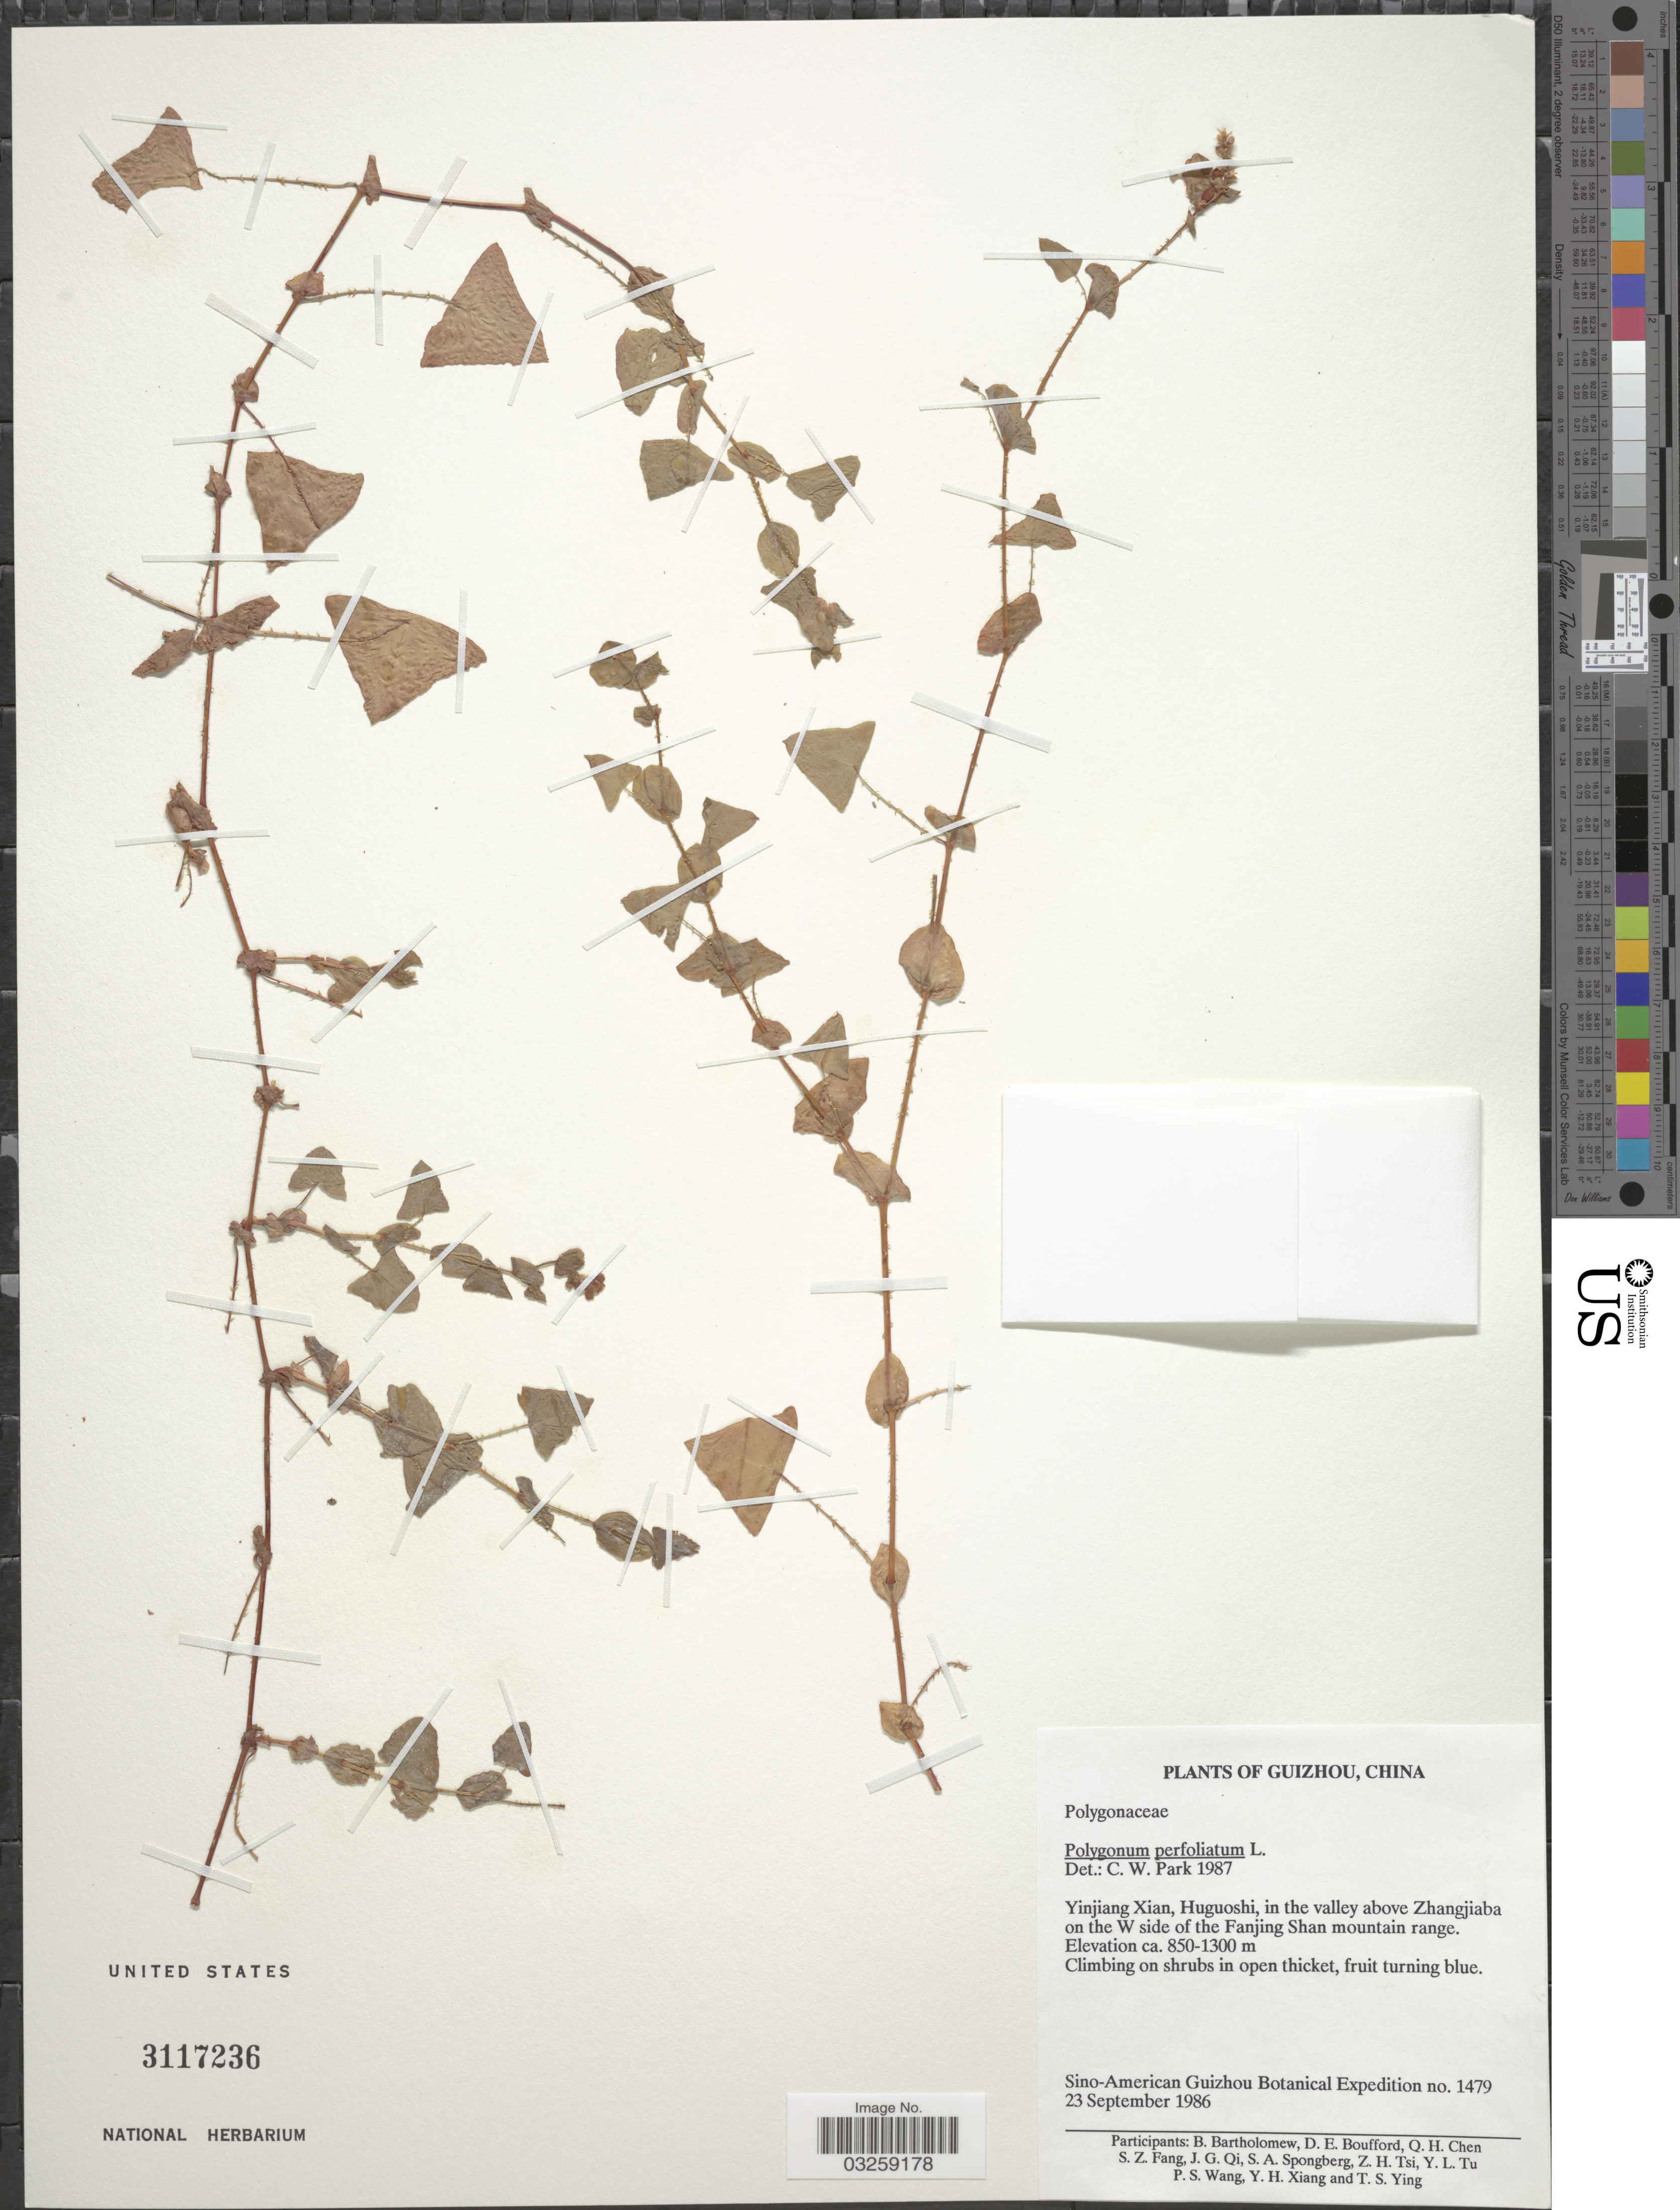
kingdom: Plantae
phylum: Tracheophyta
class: Magnoliopsida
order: Caryophyllales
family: Polygonaceae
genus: Polygonum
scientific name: Polygonum perfoliatum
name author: L.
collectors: Sino-Amer. Guizhou Bot. Exped.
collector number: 1479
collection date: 1986-09-23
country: China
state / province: Guizhou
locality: Yinjiang Xian, Huguoshi, in the valley above Zhangjiaba on the W side of the Fanjing Shan mountain range.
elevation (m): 850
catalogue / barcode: US 3117236